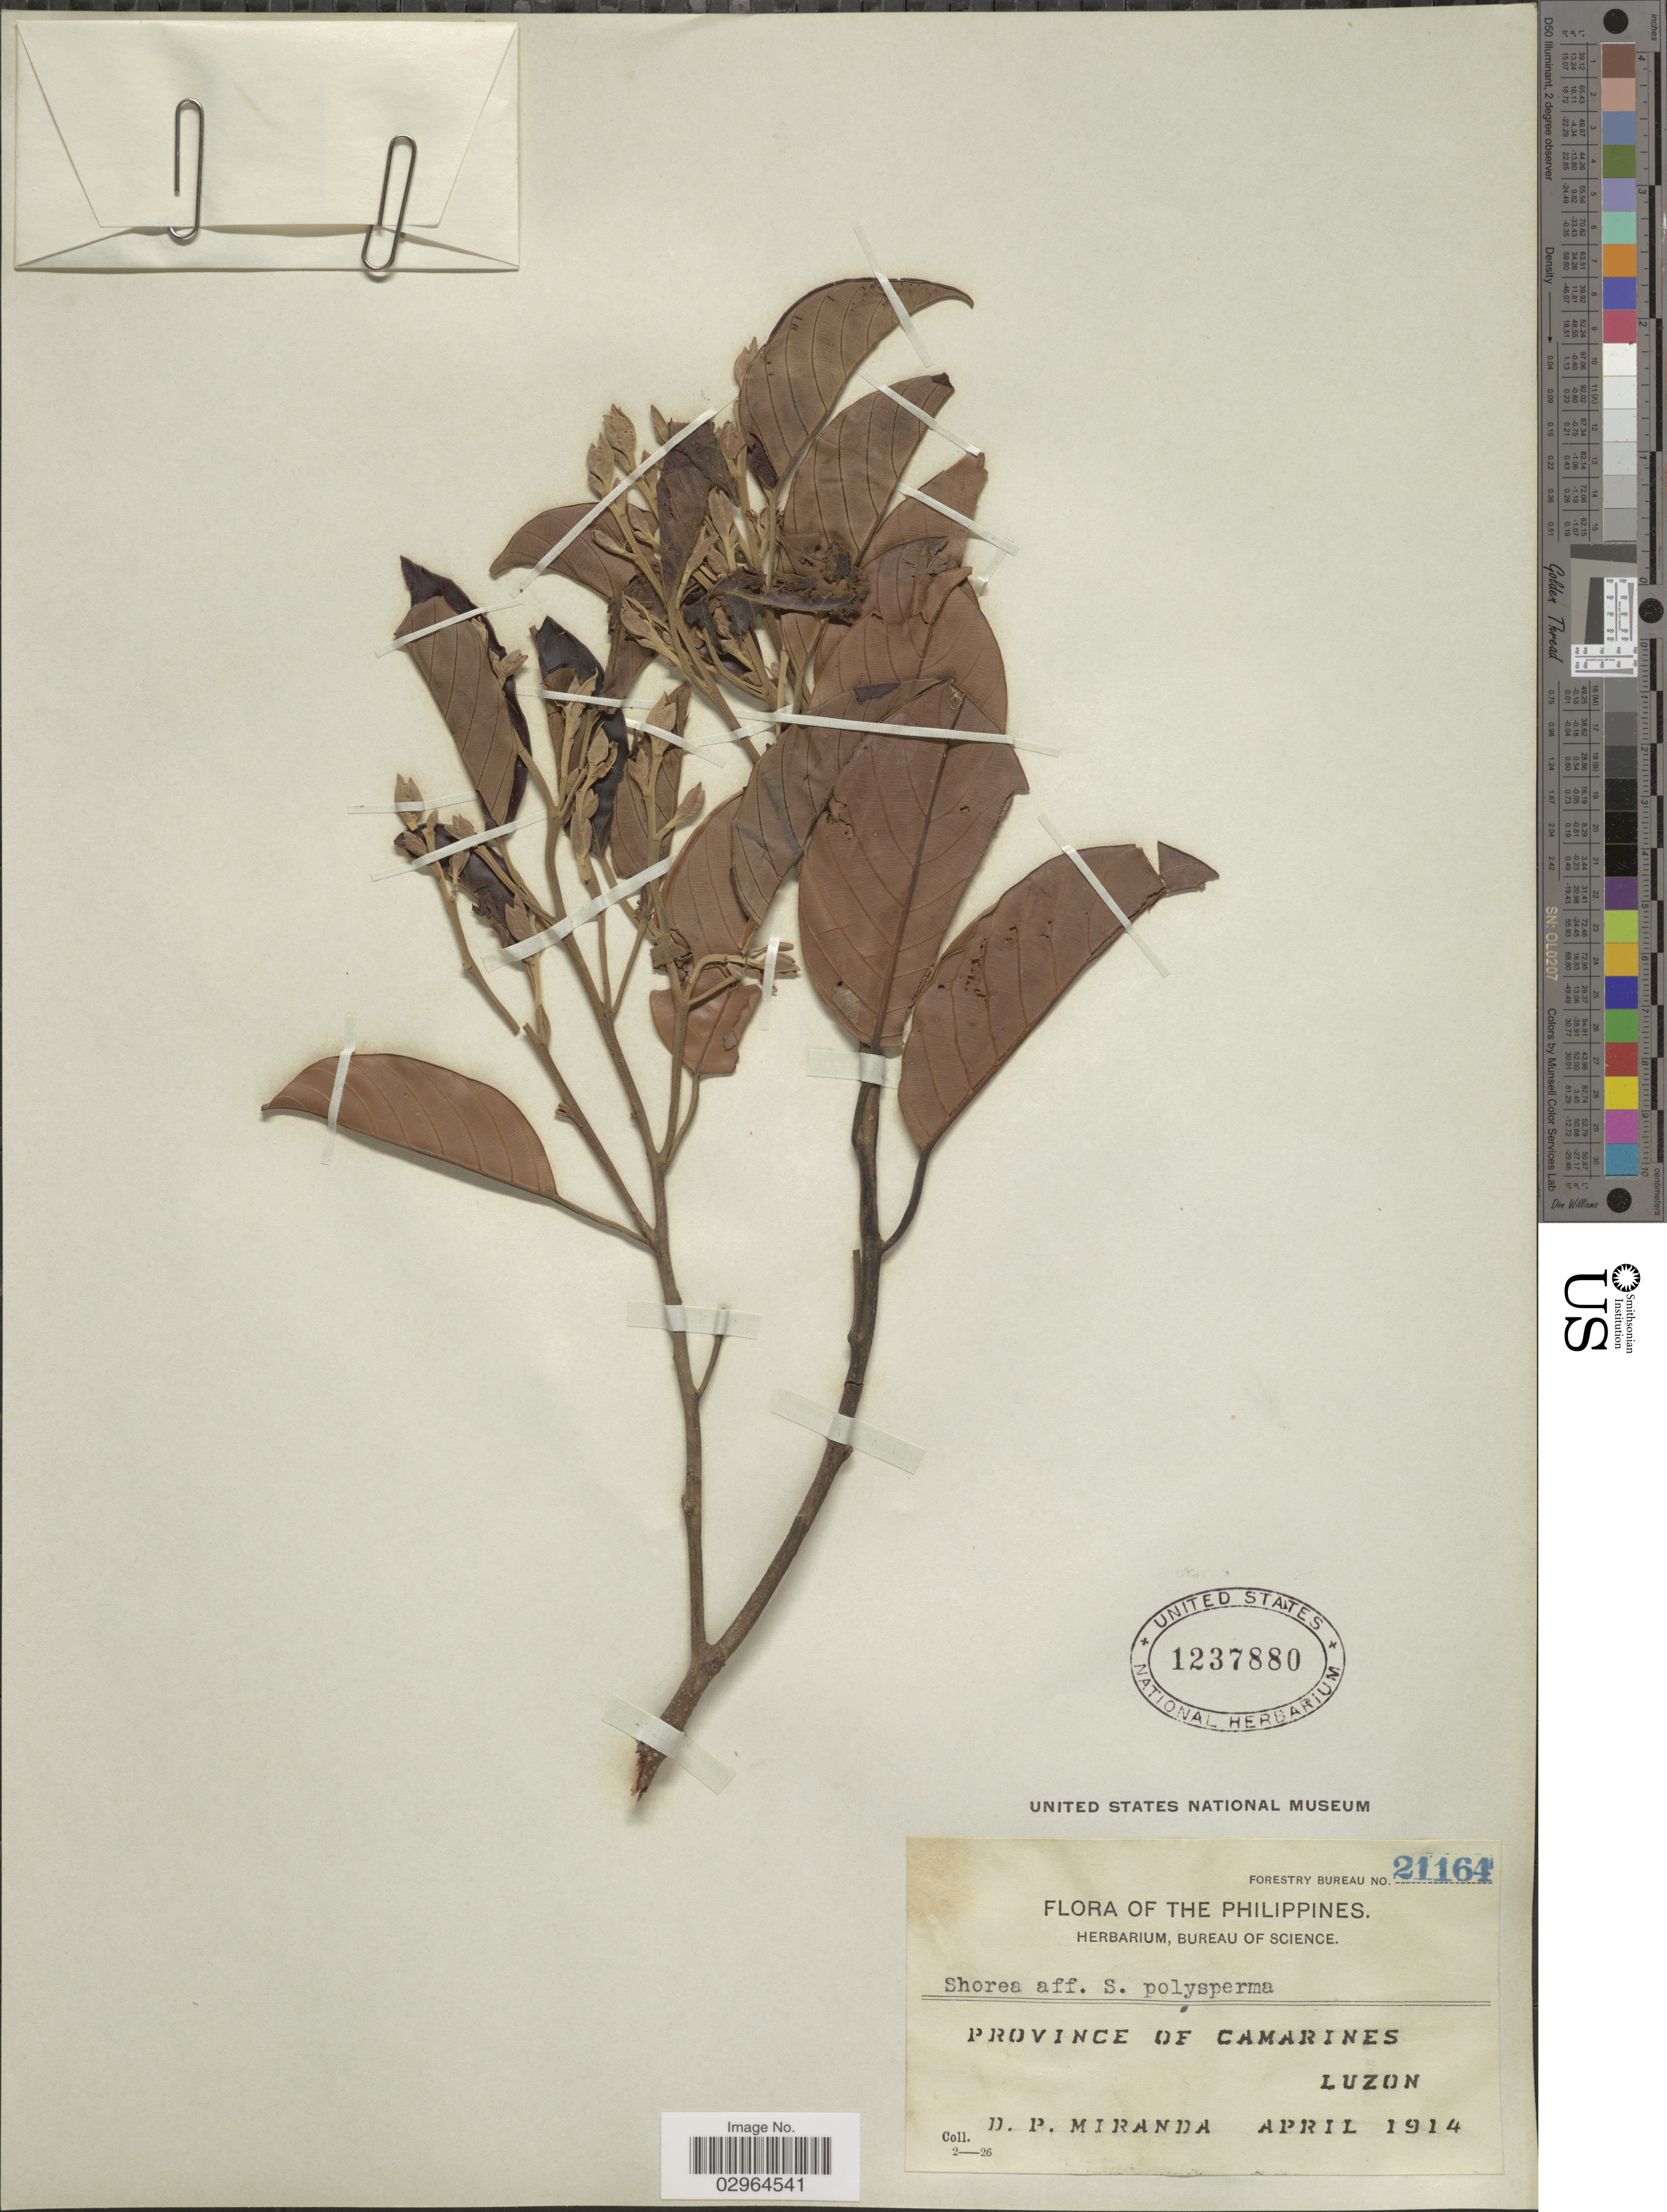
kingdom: Plantae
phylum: Tracheophyta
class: Magnoliopsida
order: Malvales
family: Dipterocarpaceae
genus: Rubroshorea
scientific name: Rubroshorea polysperma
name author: (Blanco) P.S. Ashton & J. Heck.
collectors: D. P. Miranda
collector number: Forestry Bureau 21164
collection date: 1914-04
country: Philippines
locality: Province of Camarines, Luzon.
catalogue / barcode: US 1237880